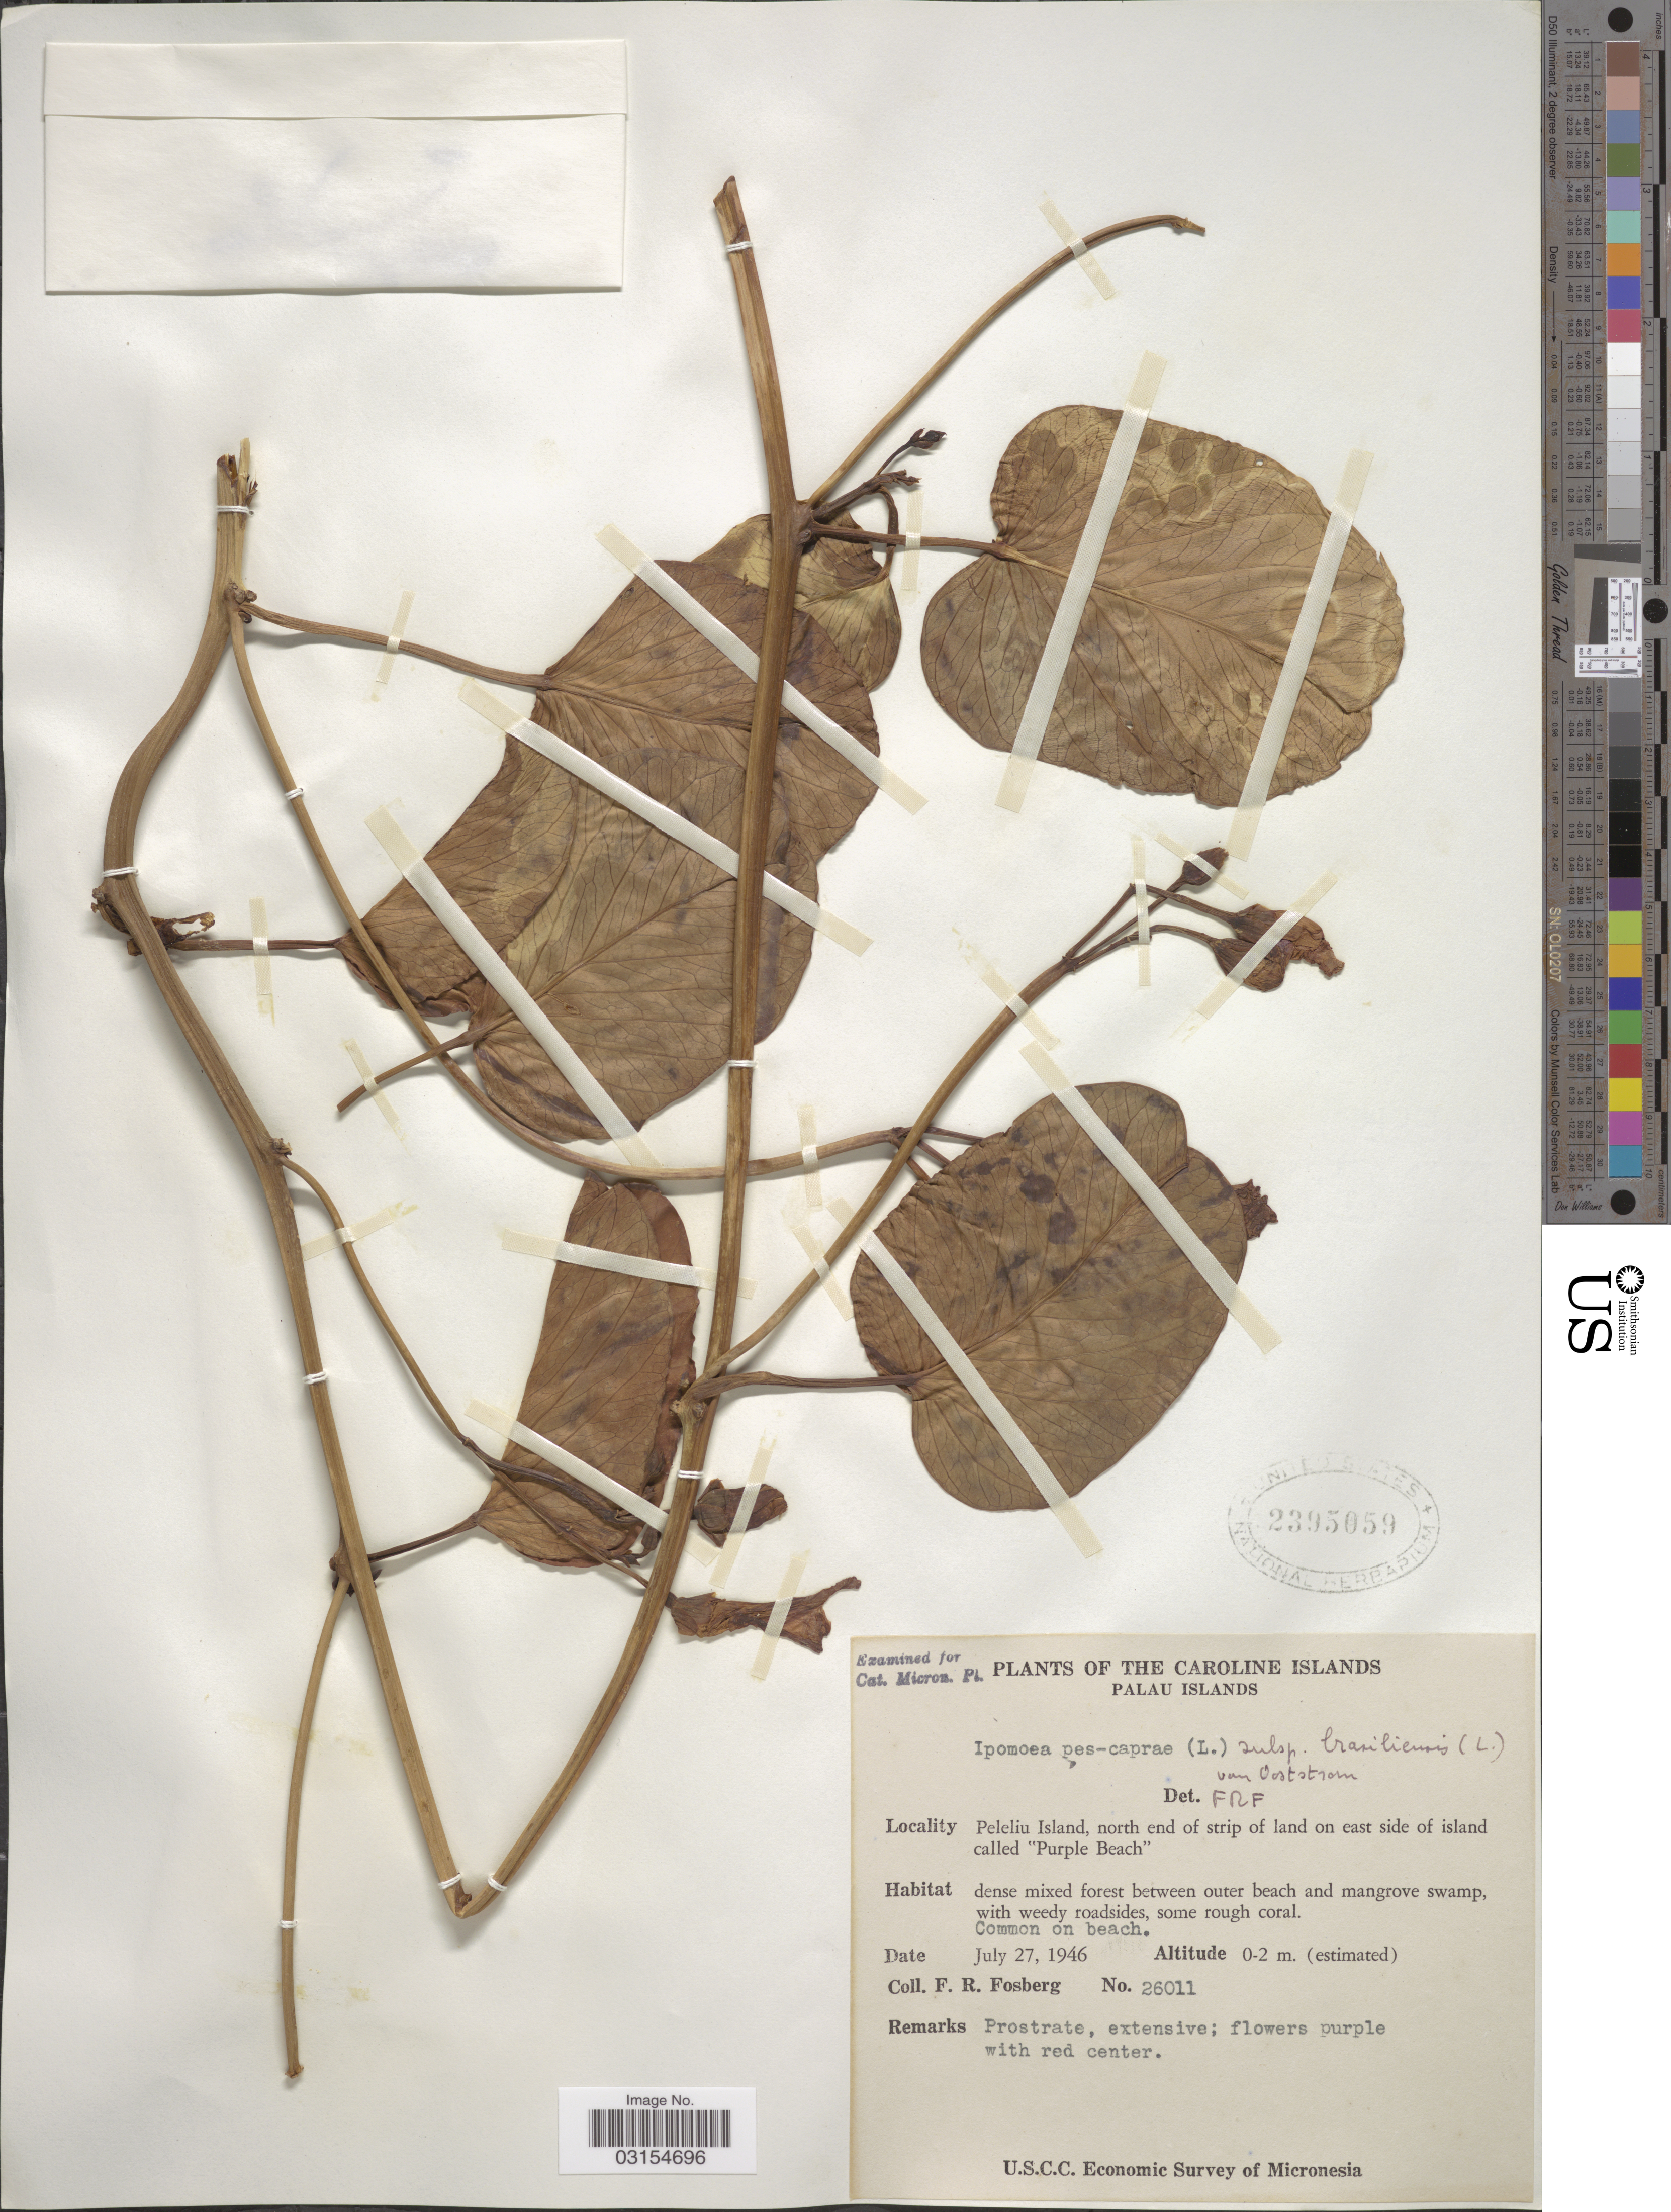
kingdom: Plantae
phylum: Tracheophyta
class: Magnoliopsida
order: Solanales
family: Convolvulaceae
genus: Ipomoea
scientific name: Ipomoea pes-caprae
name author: (L.) R. Br.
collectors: F. R. Fosberg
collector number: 26011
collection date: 1946-07-27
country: Palau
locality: The Caroline Islands, Palau Islands, Peleliu Island, north end of strip of land on east side of island called "Purple Beach".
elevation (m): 0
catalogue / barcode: US 2395059